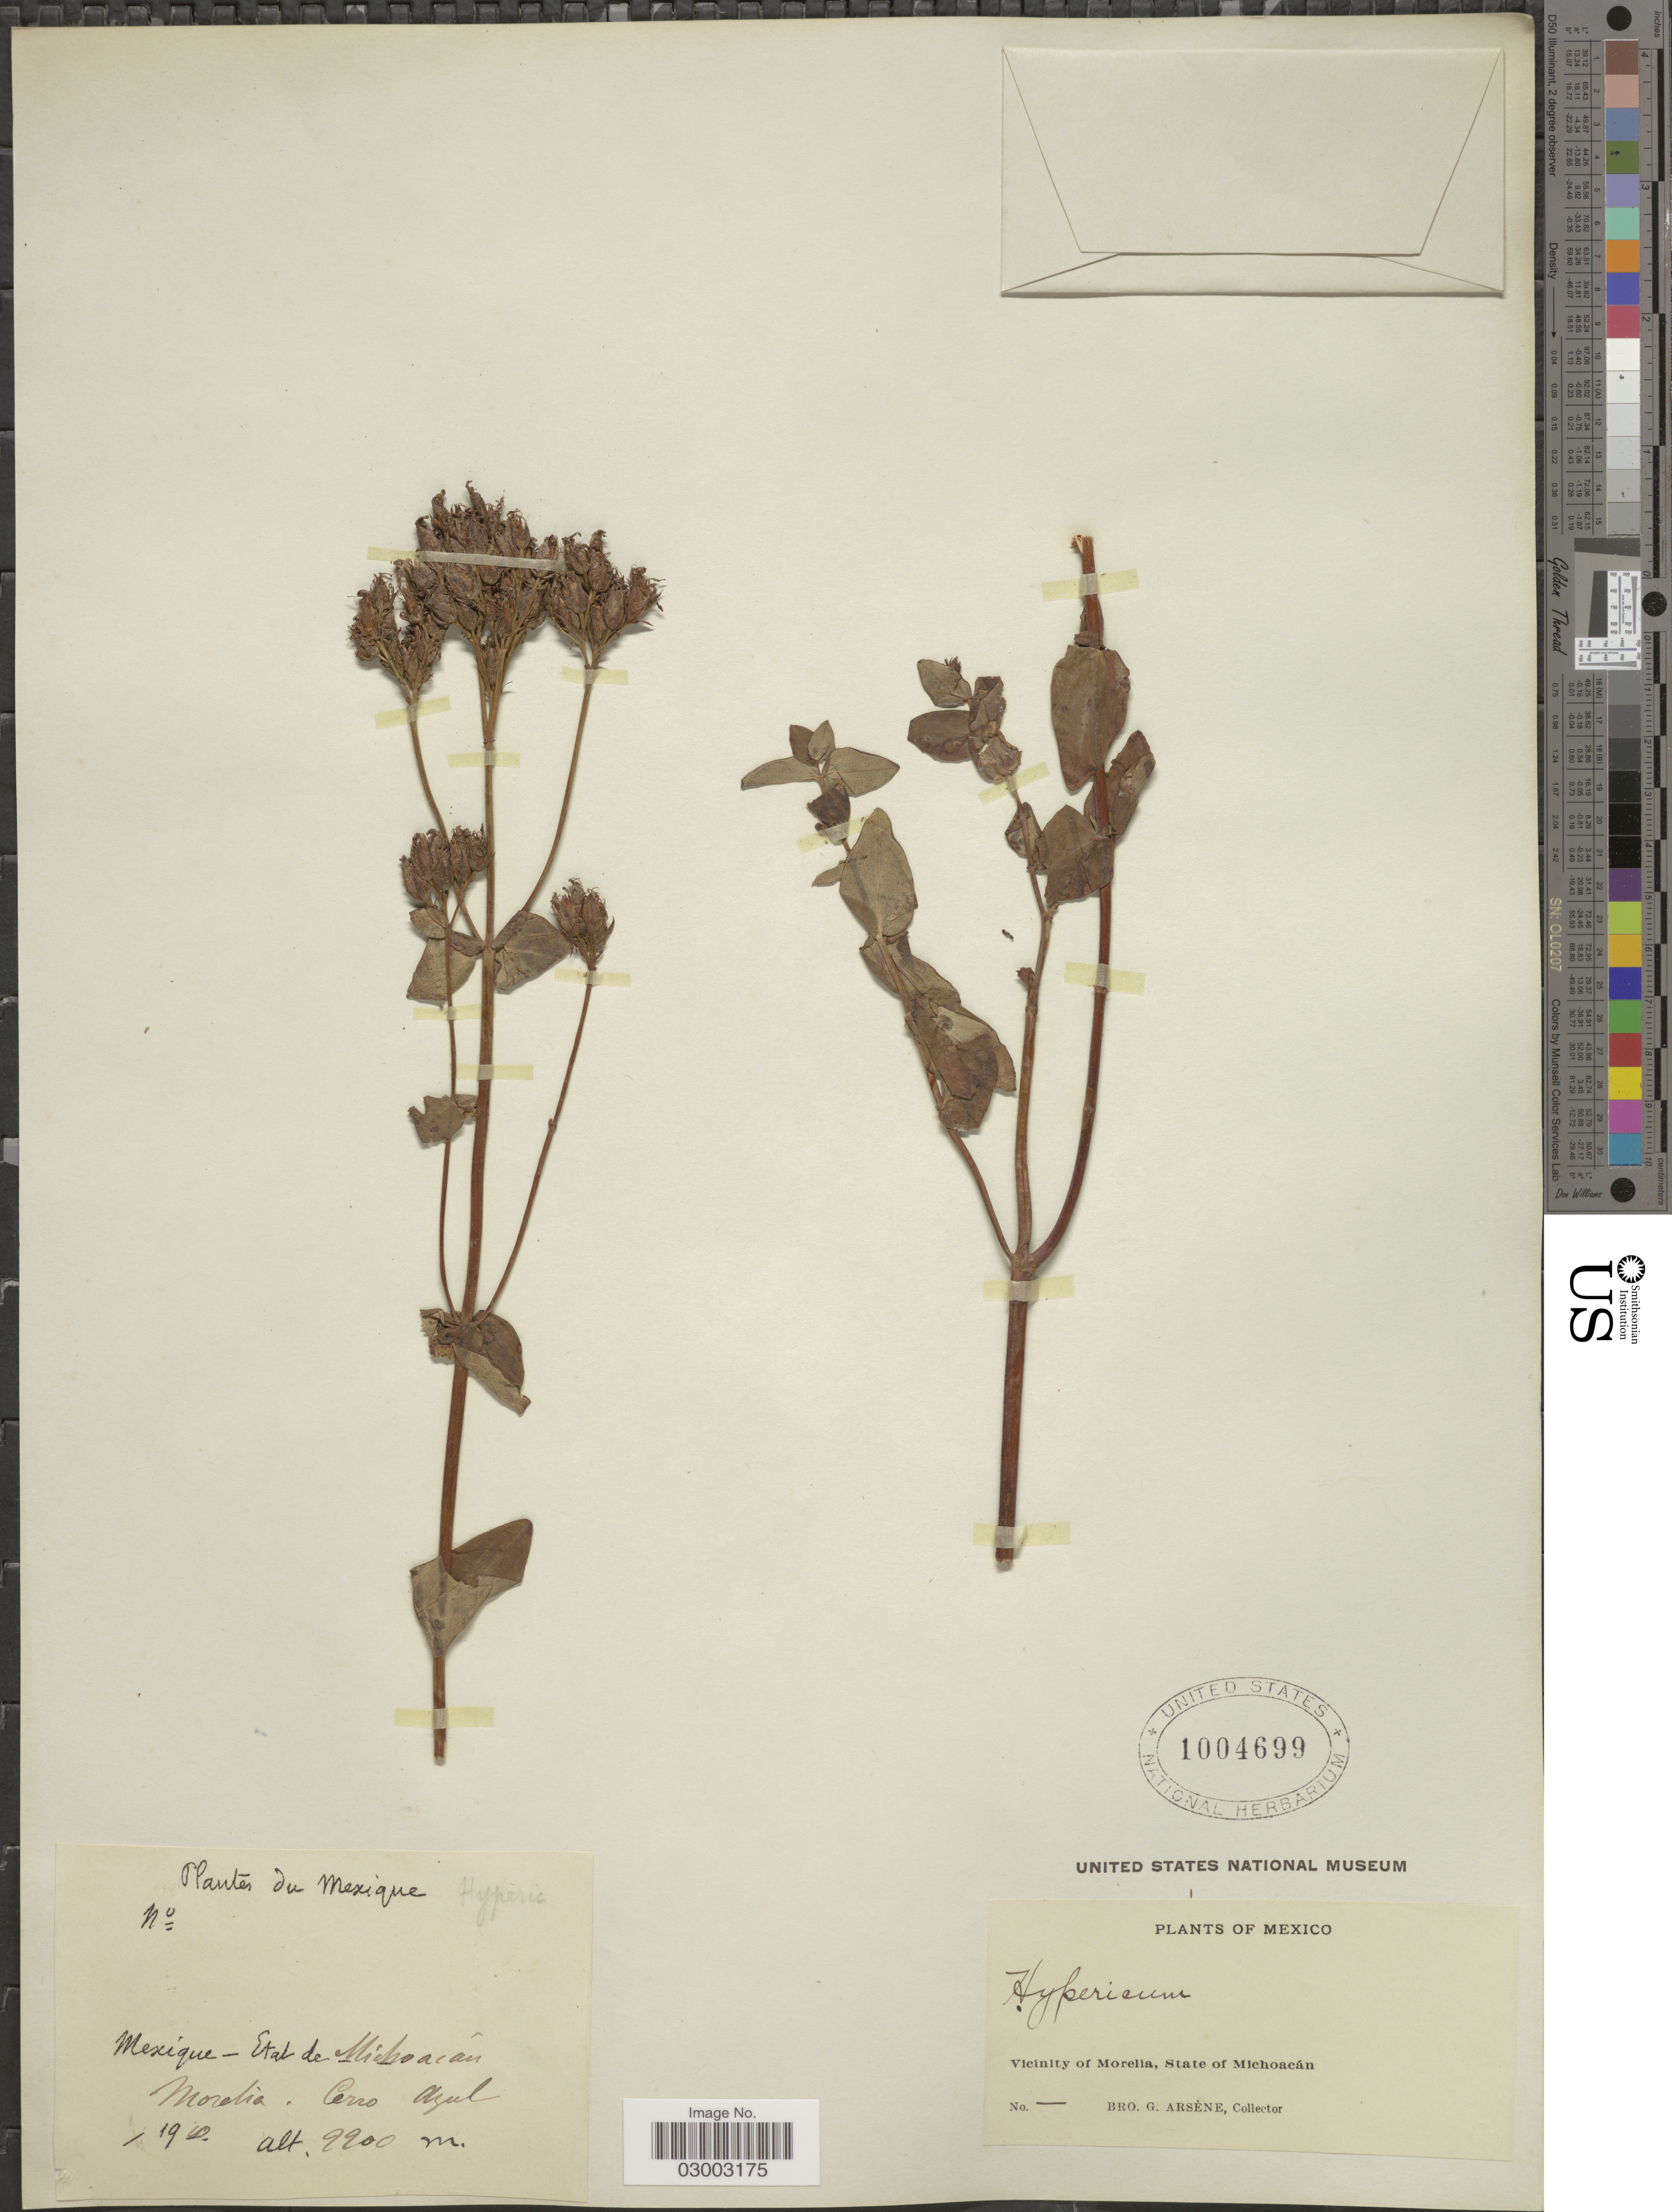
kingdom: Plantae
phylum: Tracheophyta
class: Magnoliopsida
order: Malpighiales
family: Hypericaceae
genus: Hypericum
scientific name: Hypericum formosum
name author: Kunth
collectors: Bro. G. Arsène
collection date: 1910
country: Mexico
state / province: Michoacán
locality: Morelia, Cerro Azul, Vicinity of Morelia.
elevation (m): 2200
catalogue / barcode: US 1004699